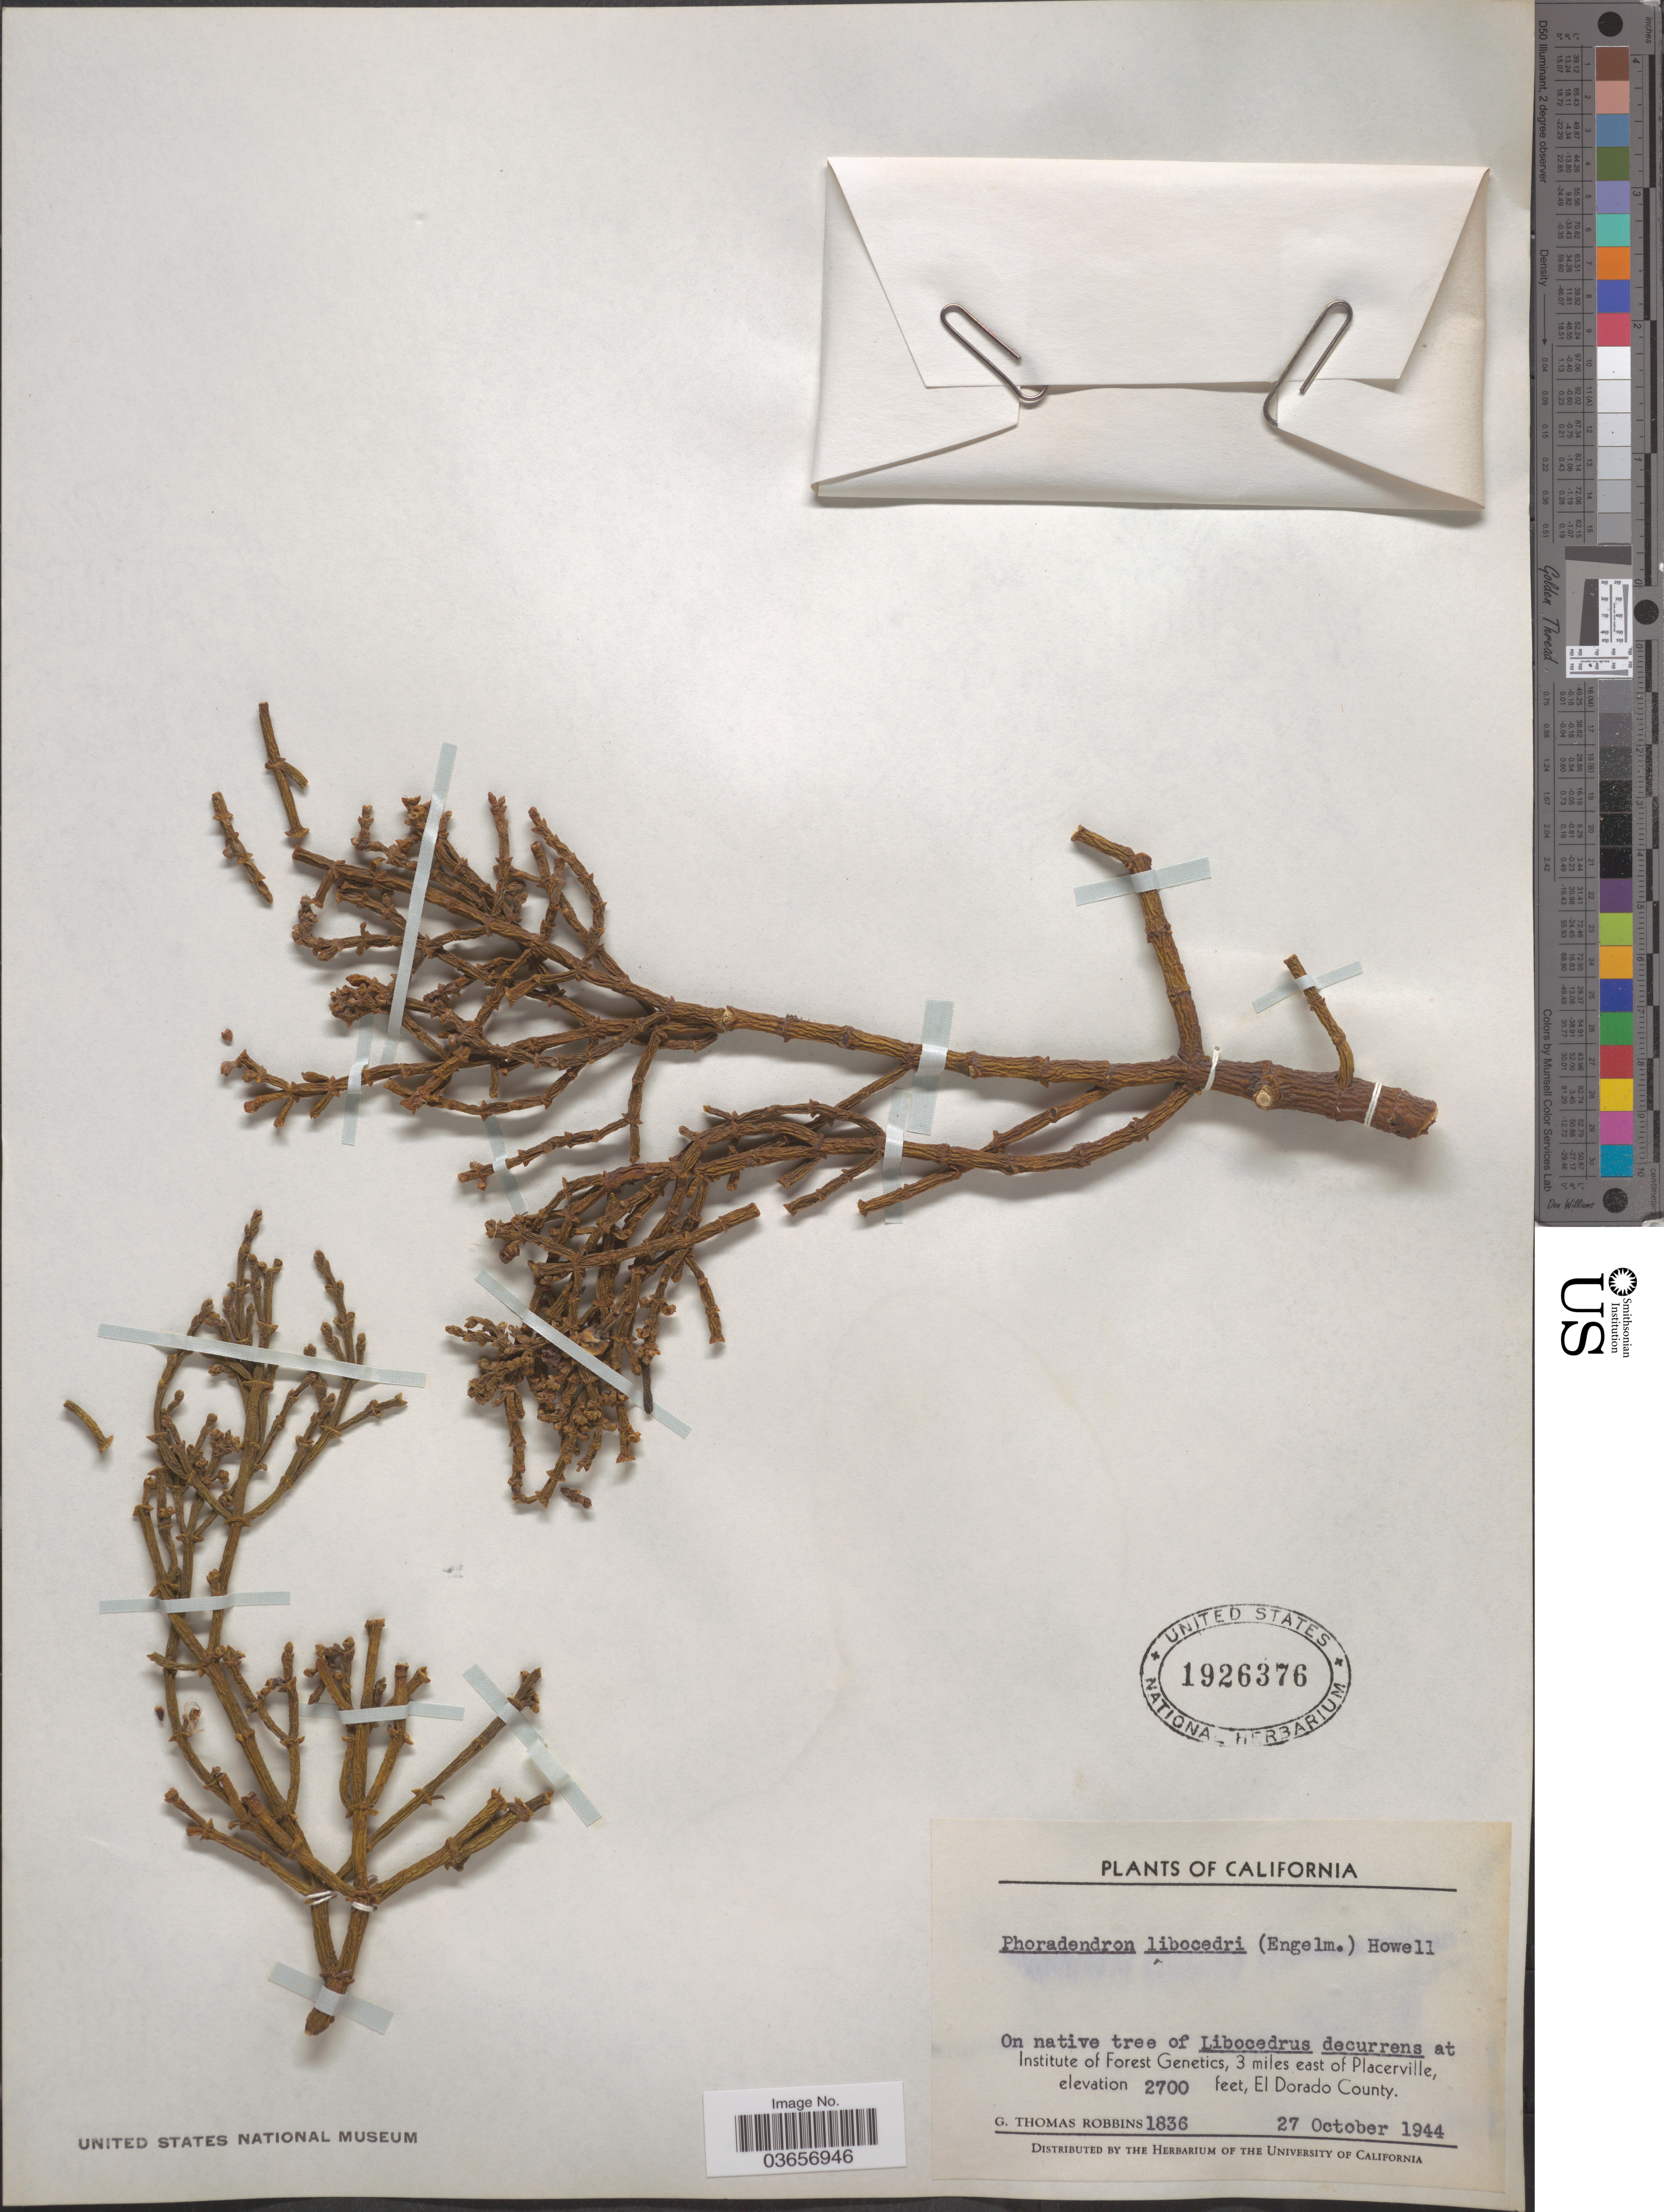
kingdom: Plantae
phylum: Tracheophyta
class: Magnoliopsida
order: Santalales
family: Viscaceae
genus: Phoradendron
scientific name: Phoradendron libocedri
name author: (Engelm.) Howell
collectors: G. T. Robbins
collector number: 1836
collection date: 1944-10-27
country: United States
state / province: California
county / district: El Dorado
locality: Institute of Forest Genetics, 3 miles east of Placerville. El Dorado County.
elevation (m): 823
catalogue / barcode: US 1926376